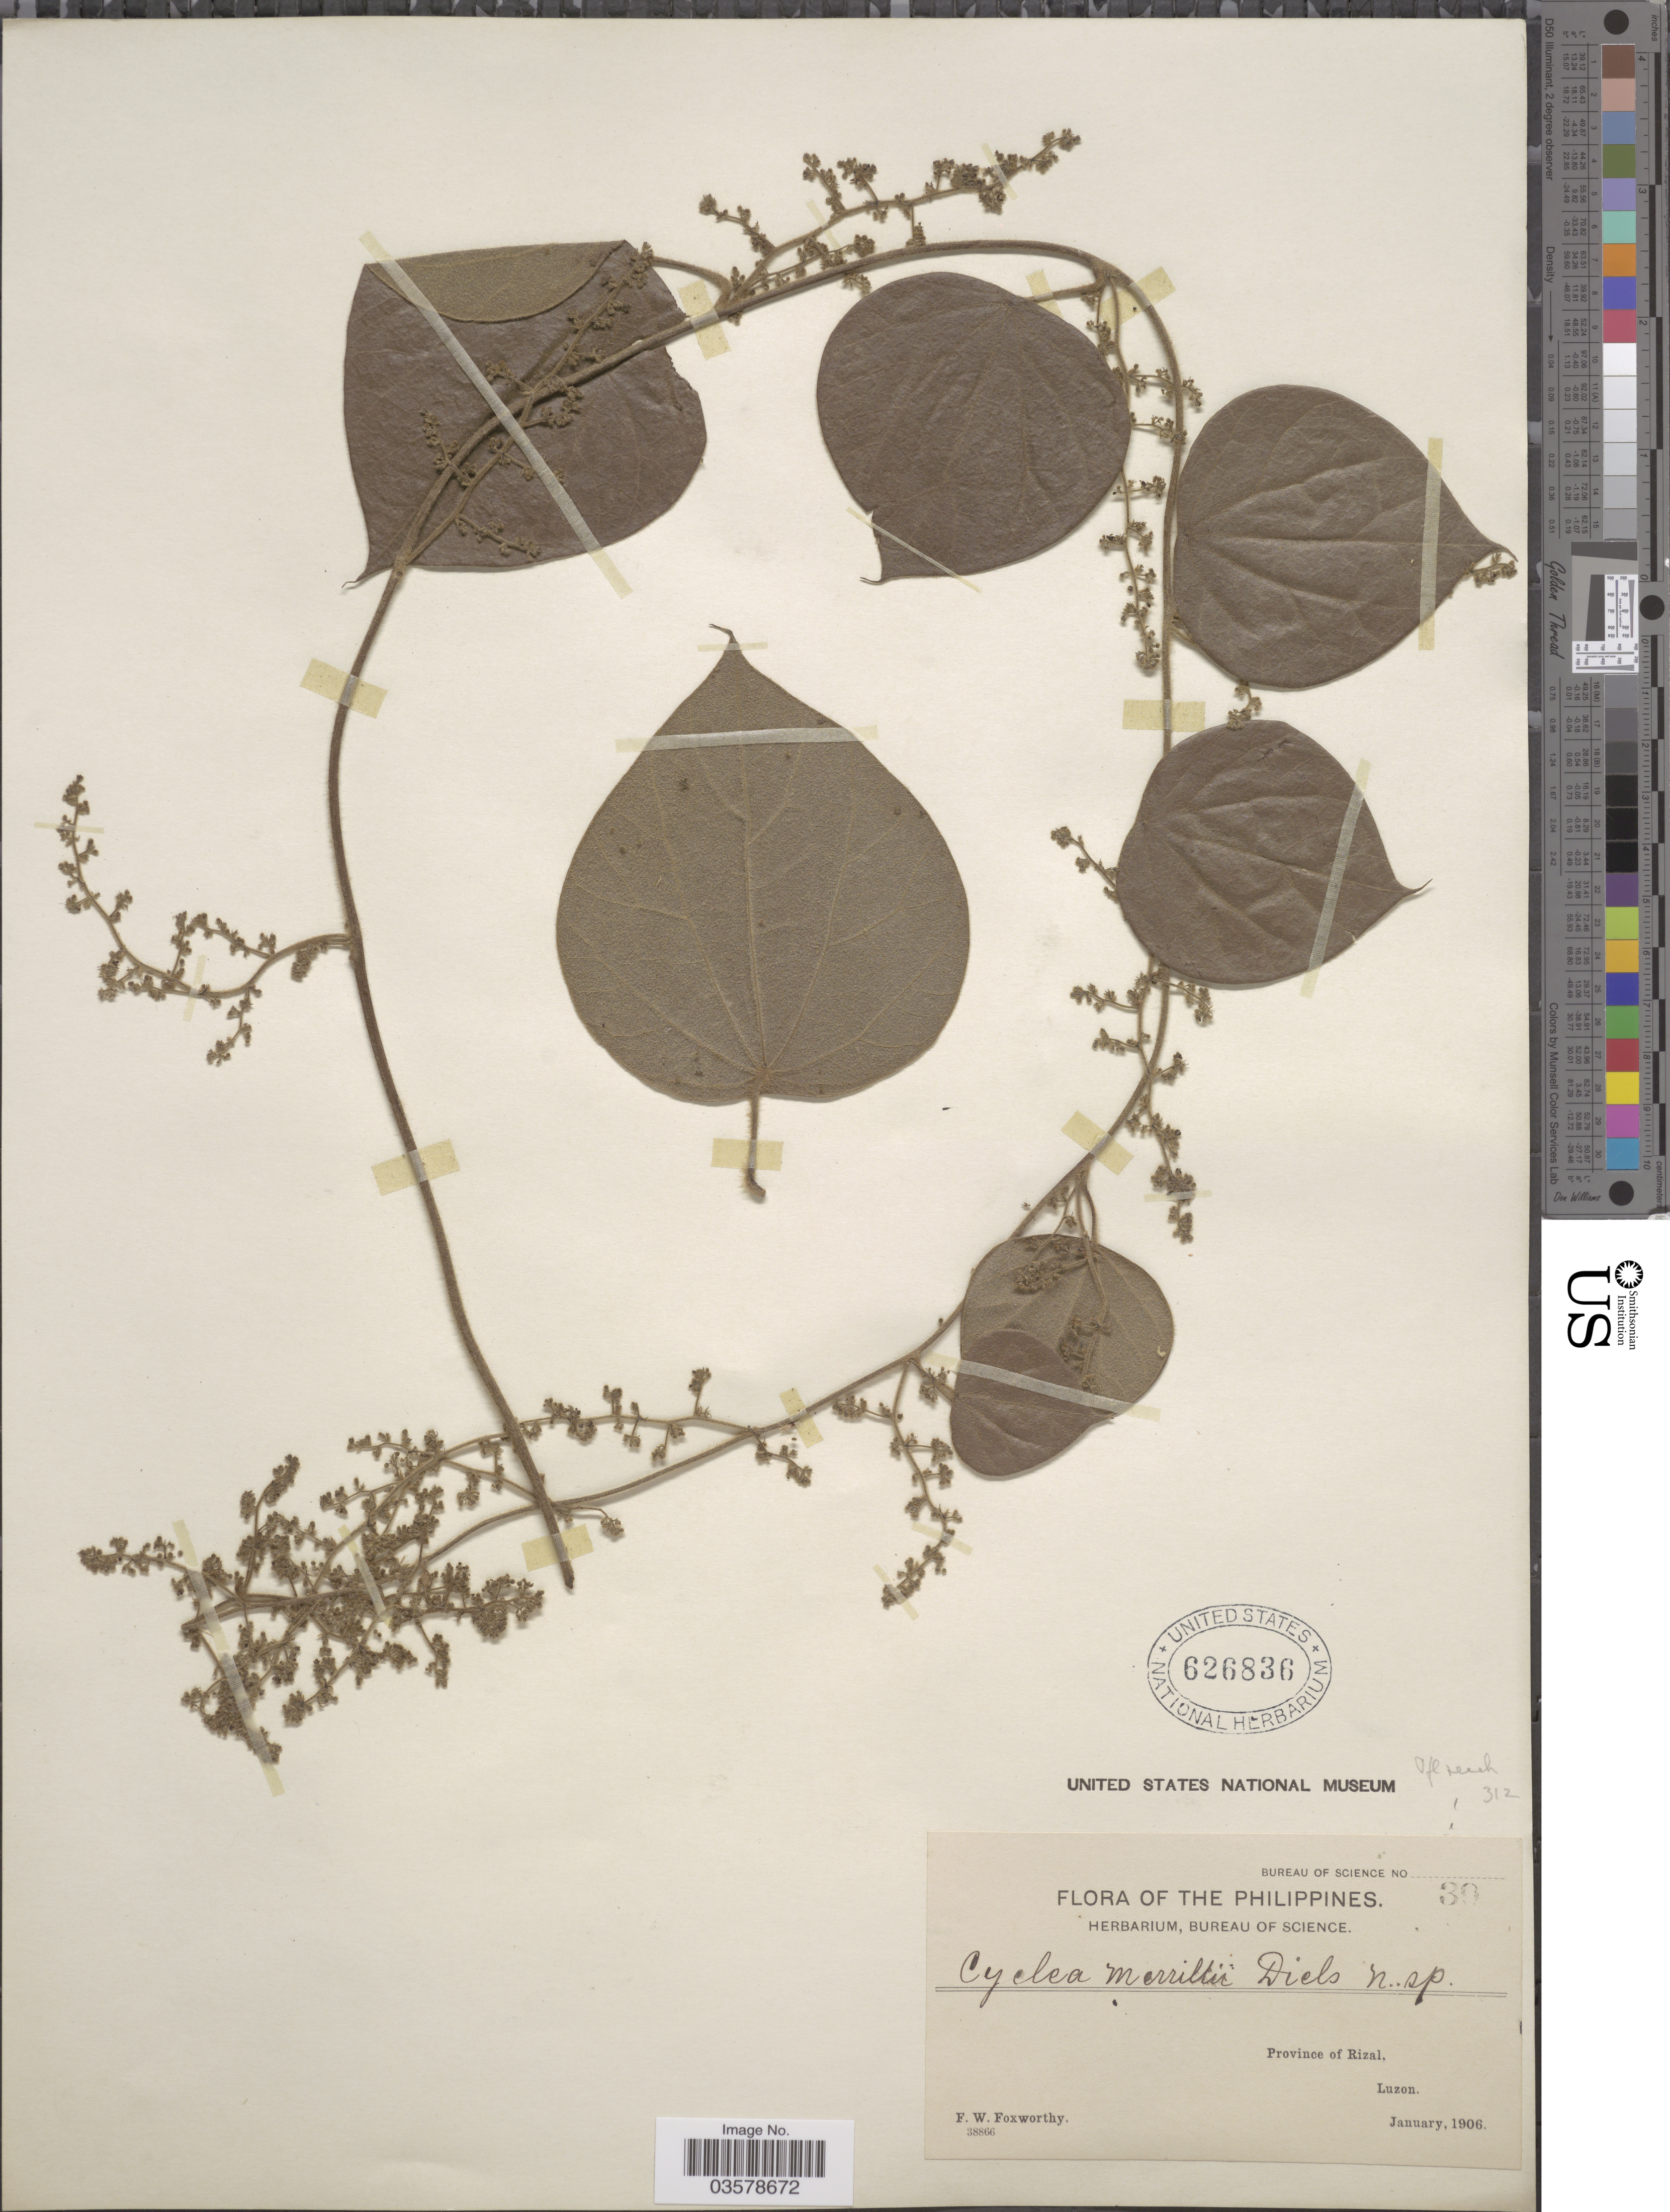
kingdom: Plantae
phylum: Tracheophyta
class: Magnoliopsida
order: Ranunculales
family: Menispermaceae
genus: Cyclea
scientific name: Cyclea merrillii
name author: Diels in Engl.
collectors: F. W. Foxworthy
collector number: Bureau of Science 39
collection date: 1906-01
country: Philippines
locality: Province of Rizal, Luzon.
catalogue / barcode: US 626836